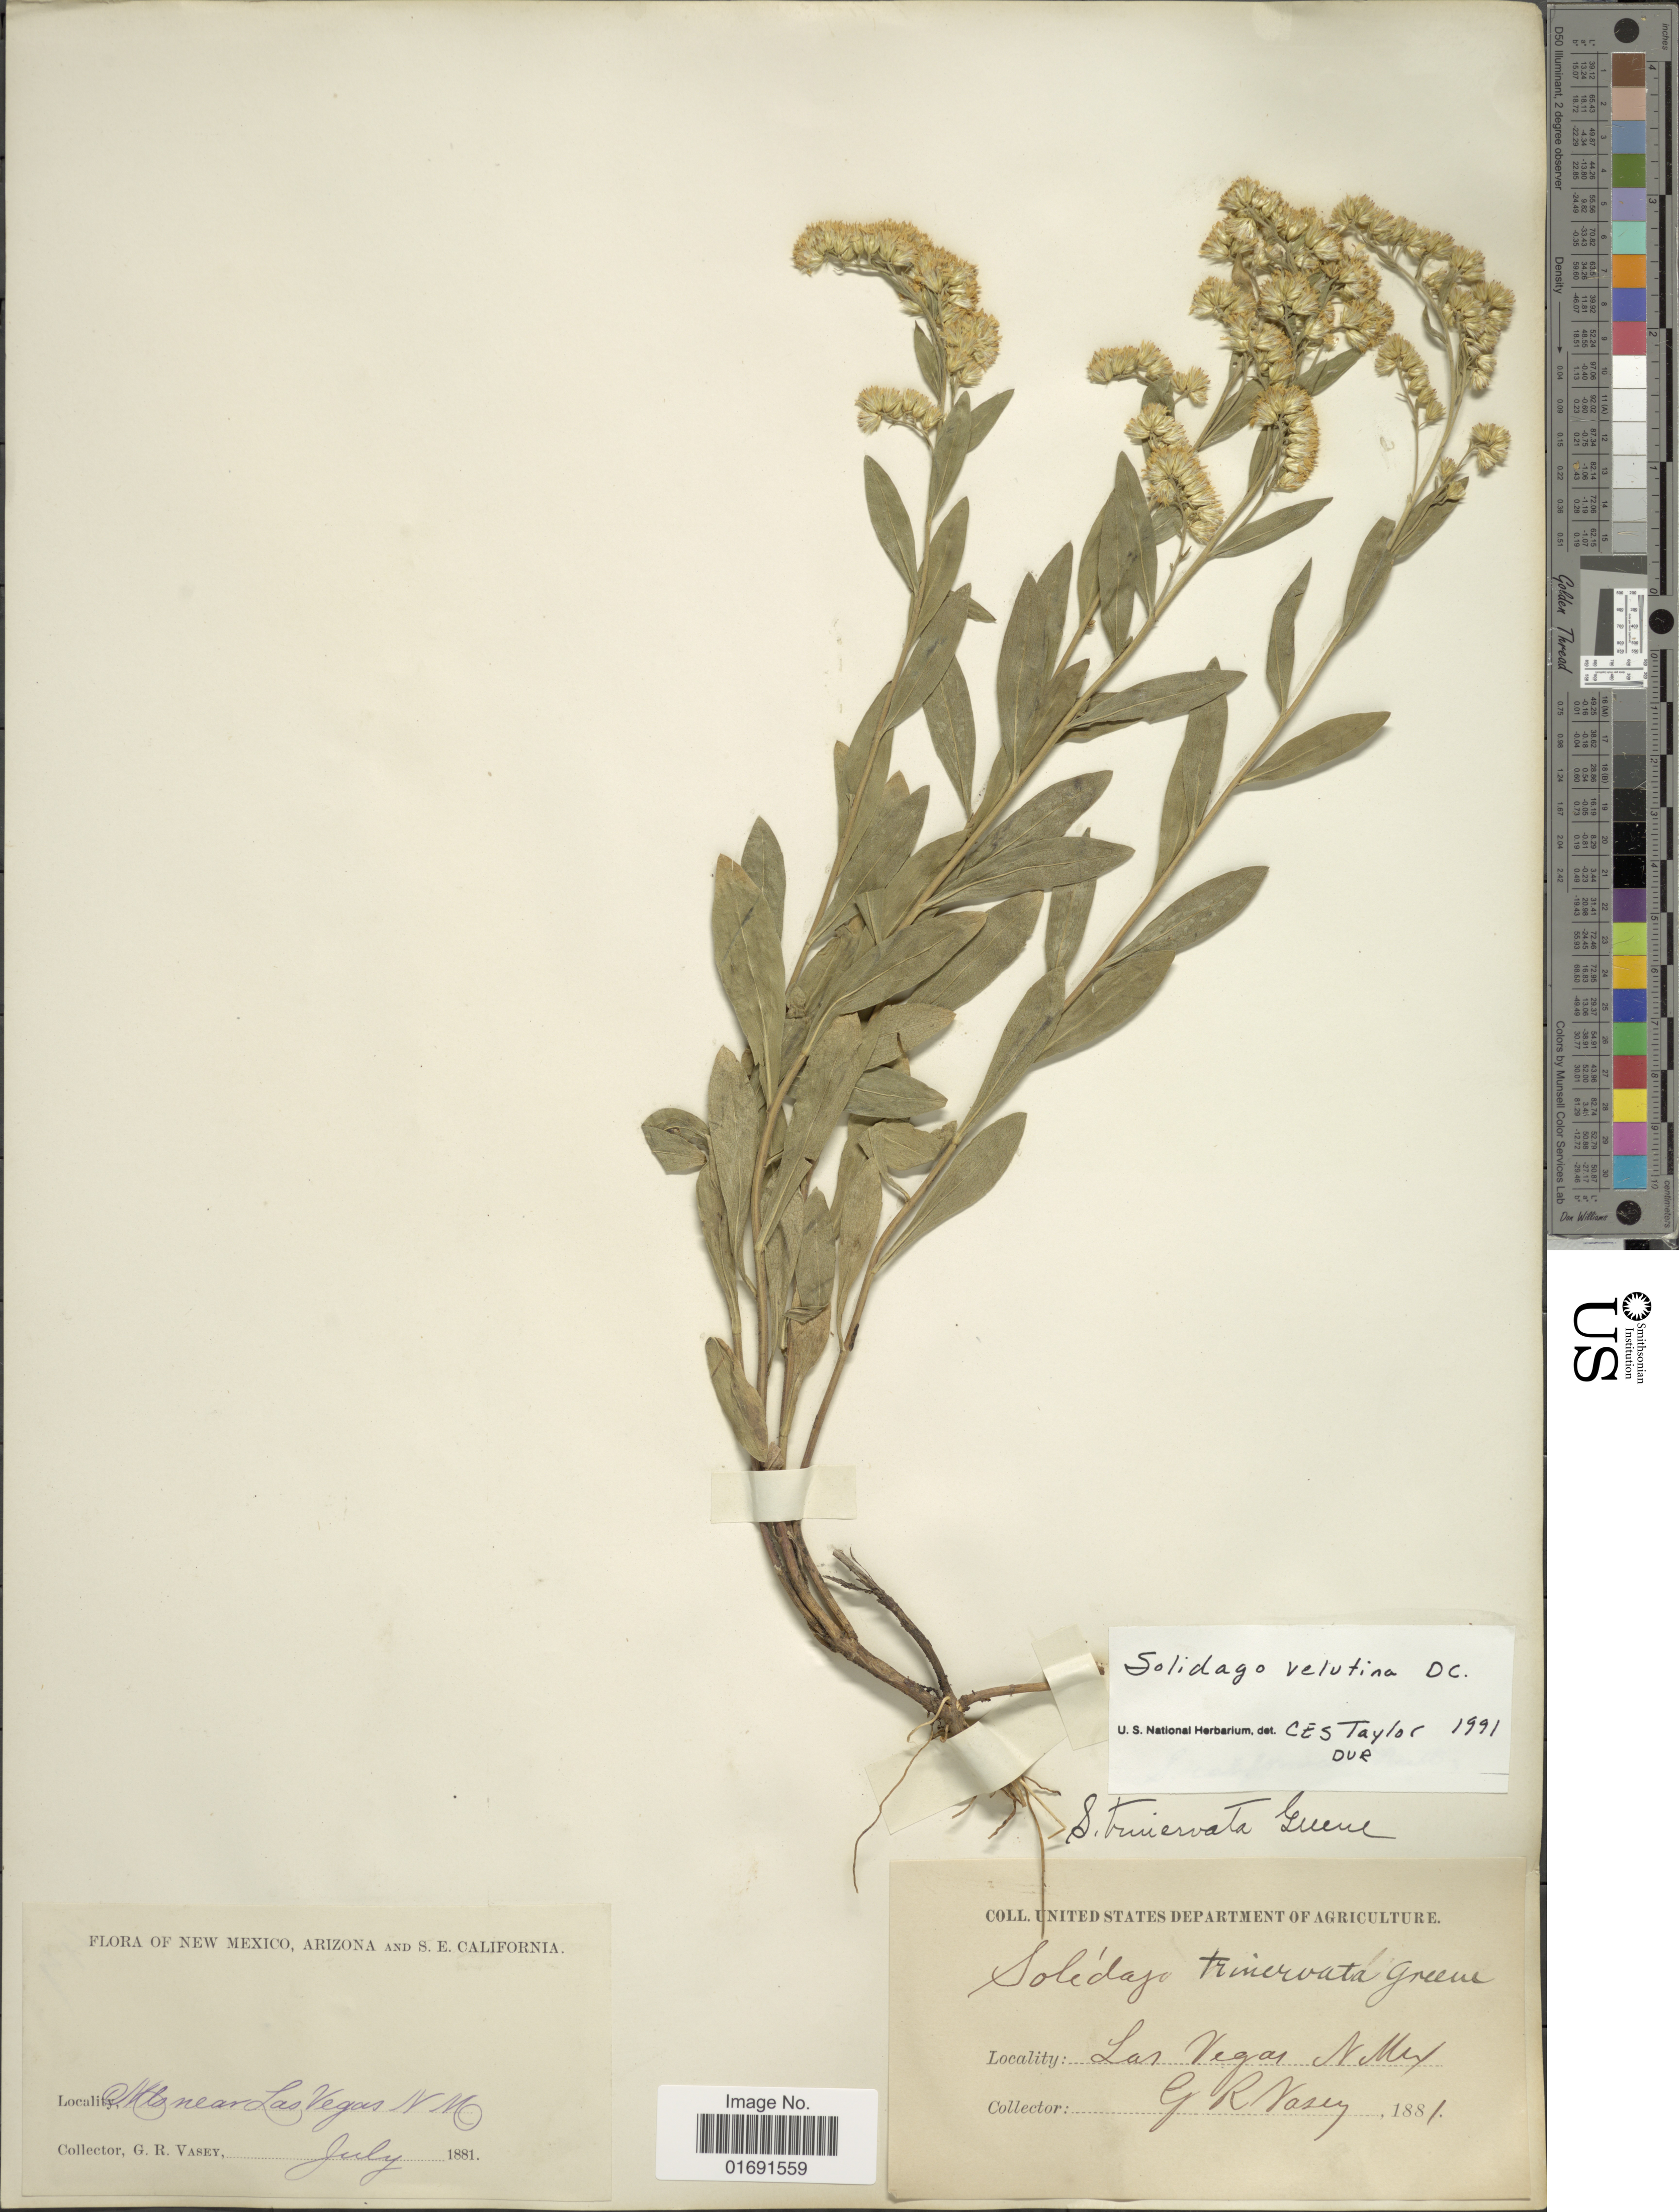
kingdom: Plantae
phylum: Tracheophyta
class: Magnoliopsida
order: Asterales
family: Asteraceae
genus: Solidago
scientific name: Solidago velutina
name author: DC.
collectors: G. R. Vasey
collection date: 1881-07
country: United States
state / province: New Mexico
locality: Mts. near Las Vegas, N. M.